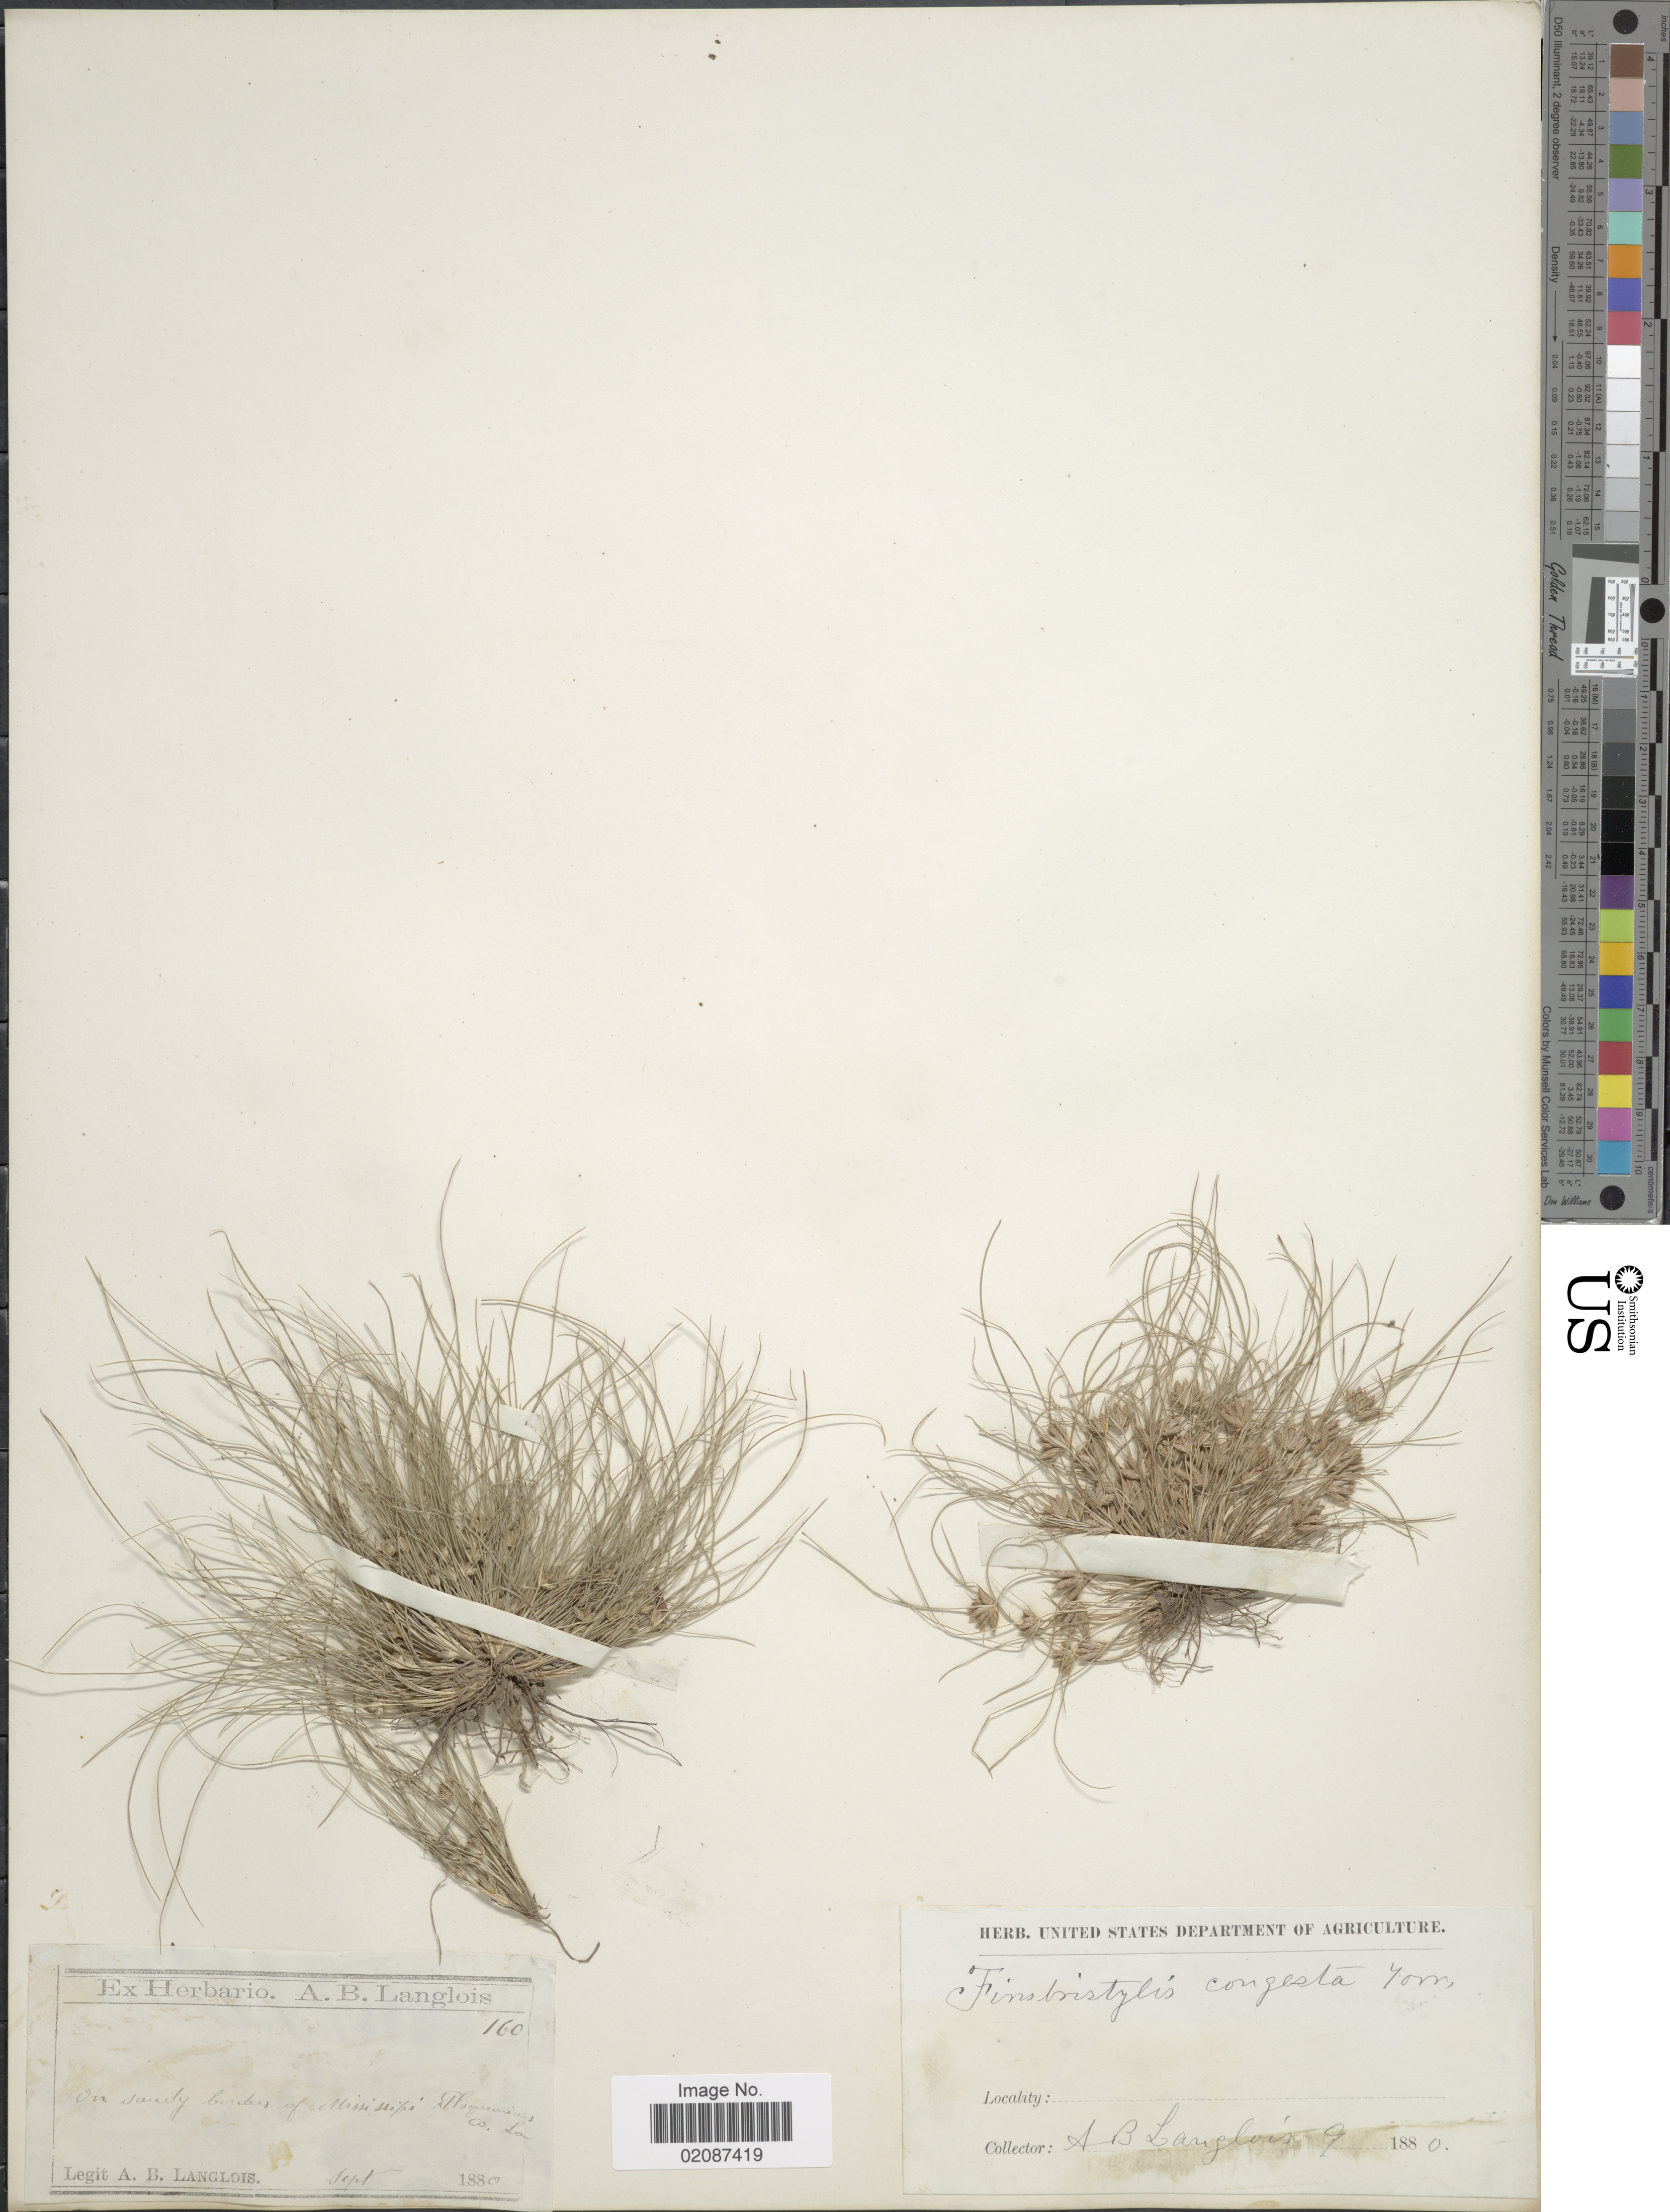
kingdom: Plantae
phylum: Tracheophyta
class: Liliopsida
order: Poales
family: Cyperaceae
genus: Fimbristylis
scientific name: Fimbristylis vahlii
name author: (Lam.) Link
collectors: A. Langlois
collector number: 160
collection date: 1880-09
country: United States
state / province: Louisiana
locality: On sandy borders of Mississippi, Plaquemines Co. La.